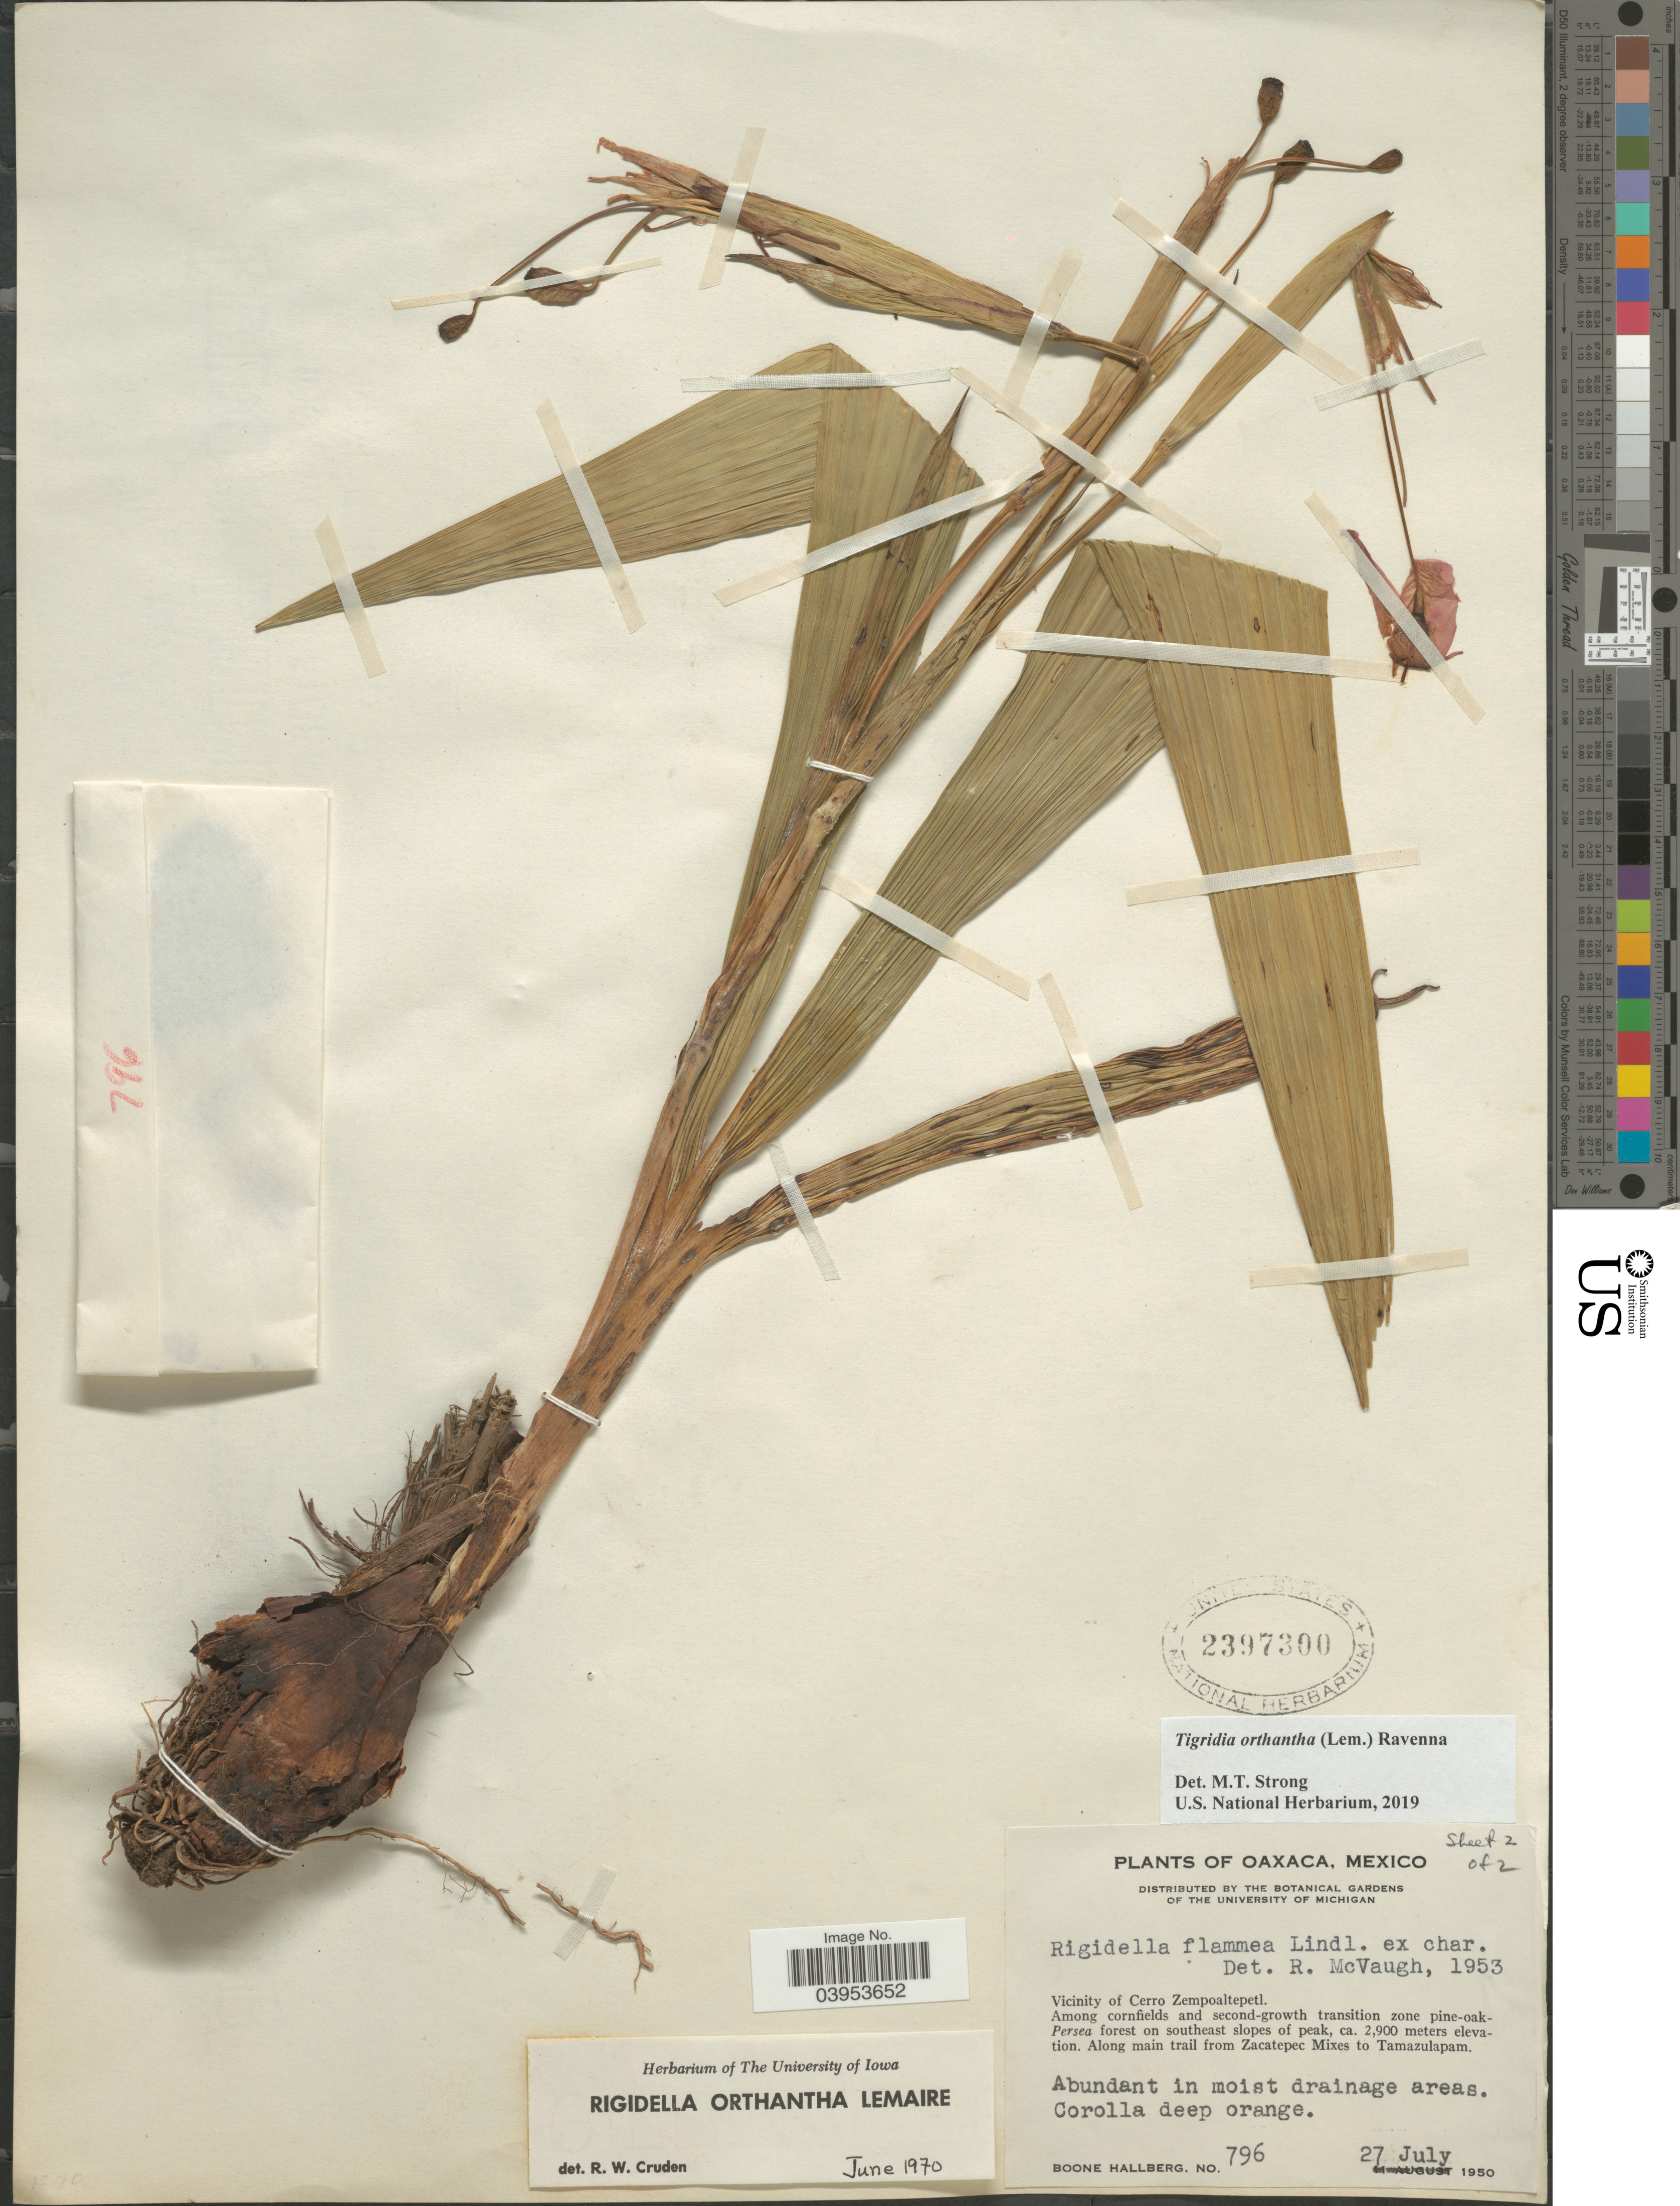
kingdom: Plantae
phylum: Tracheophyta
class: Liliopsida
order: Asparagales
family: Iridaceae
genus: Tigridia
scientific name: Tigridia orthantha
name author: (Lem.) Ravenna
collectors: B. Hallberg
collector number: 796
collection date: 1950-07-27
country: Mexico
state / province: Oaxaca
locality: Vicinity of Cerro Zempoaltepetl. Among cornfields and second-growth transition zone pine-oak-Persea forest on southeast slopes of peak. Along main trail from Zacatepec Mixes to Tamazulapam.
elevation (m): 2900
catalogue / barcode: US 2397300